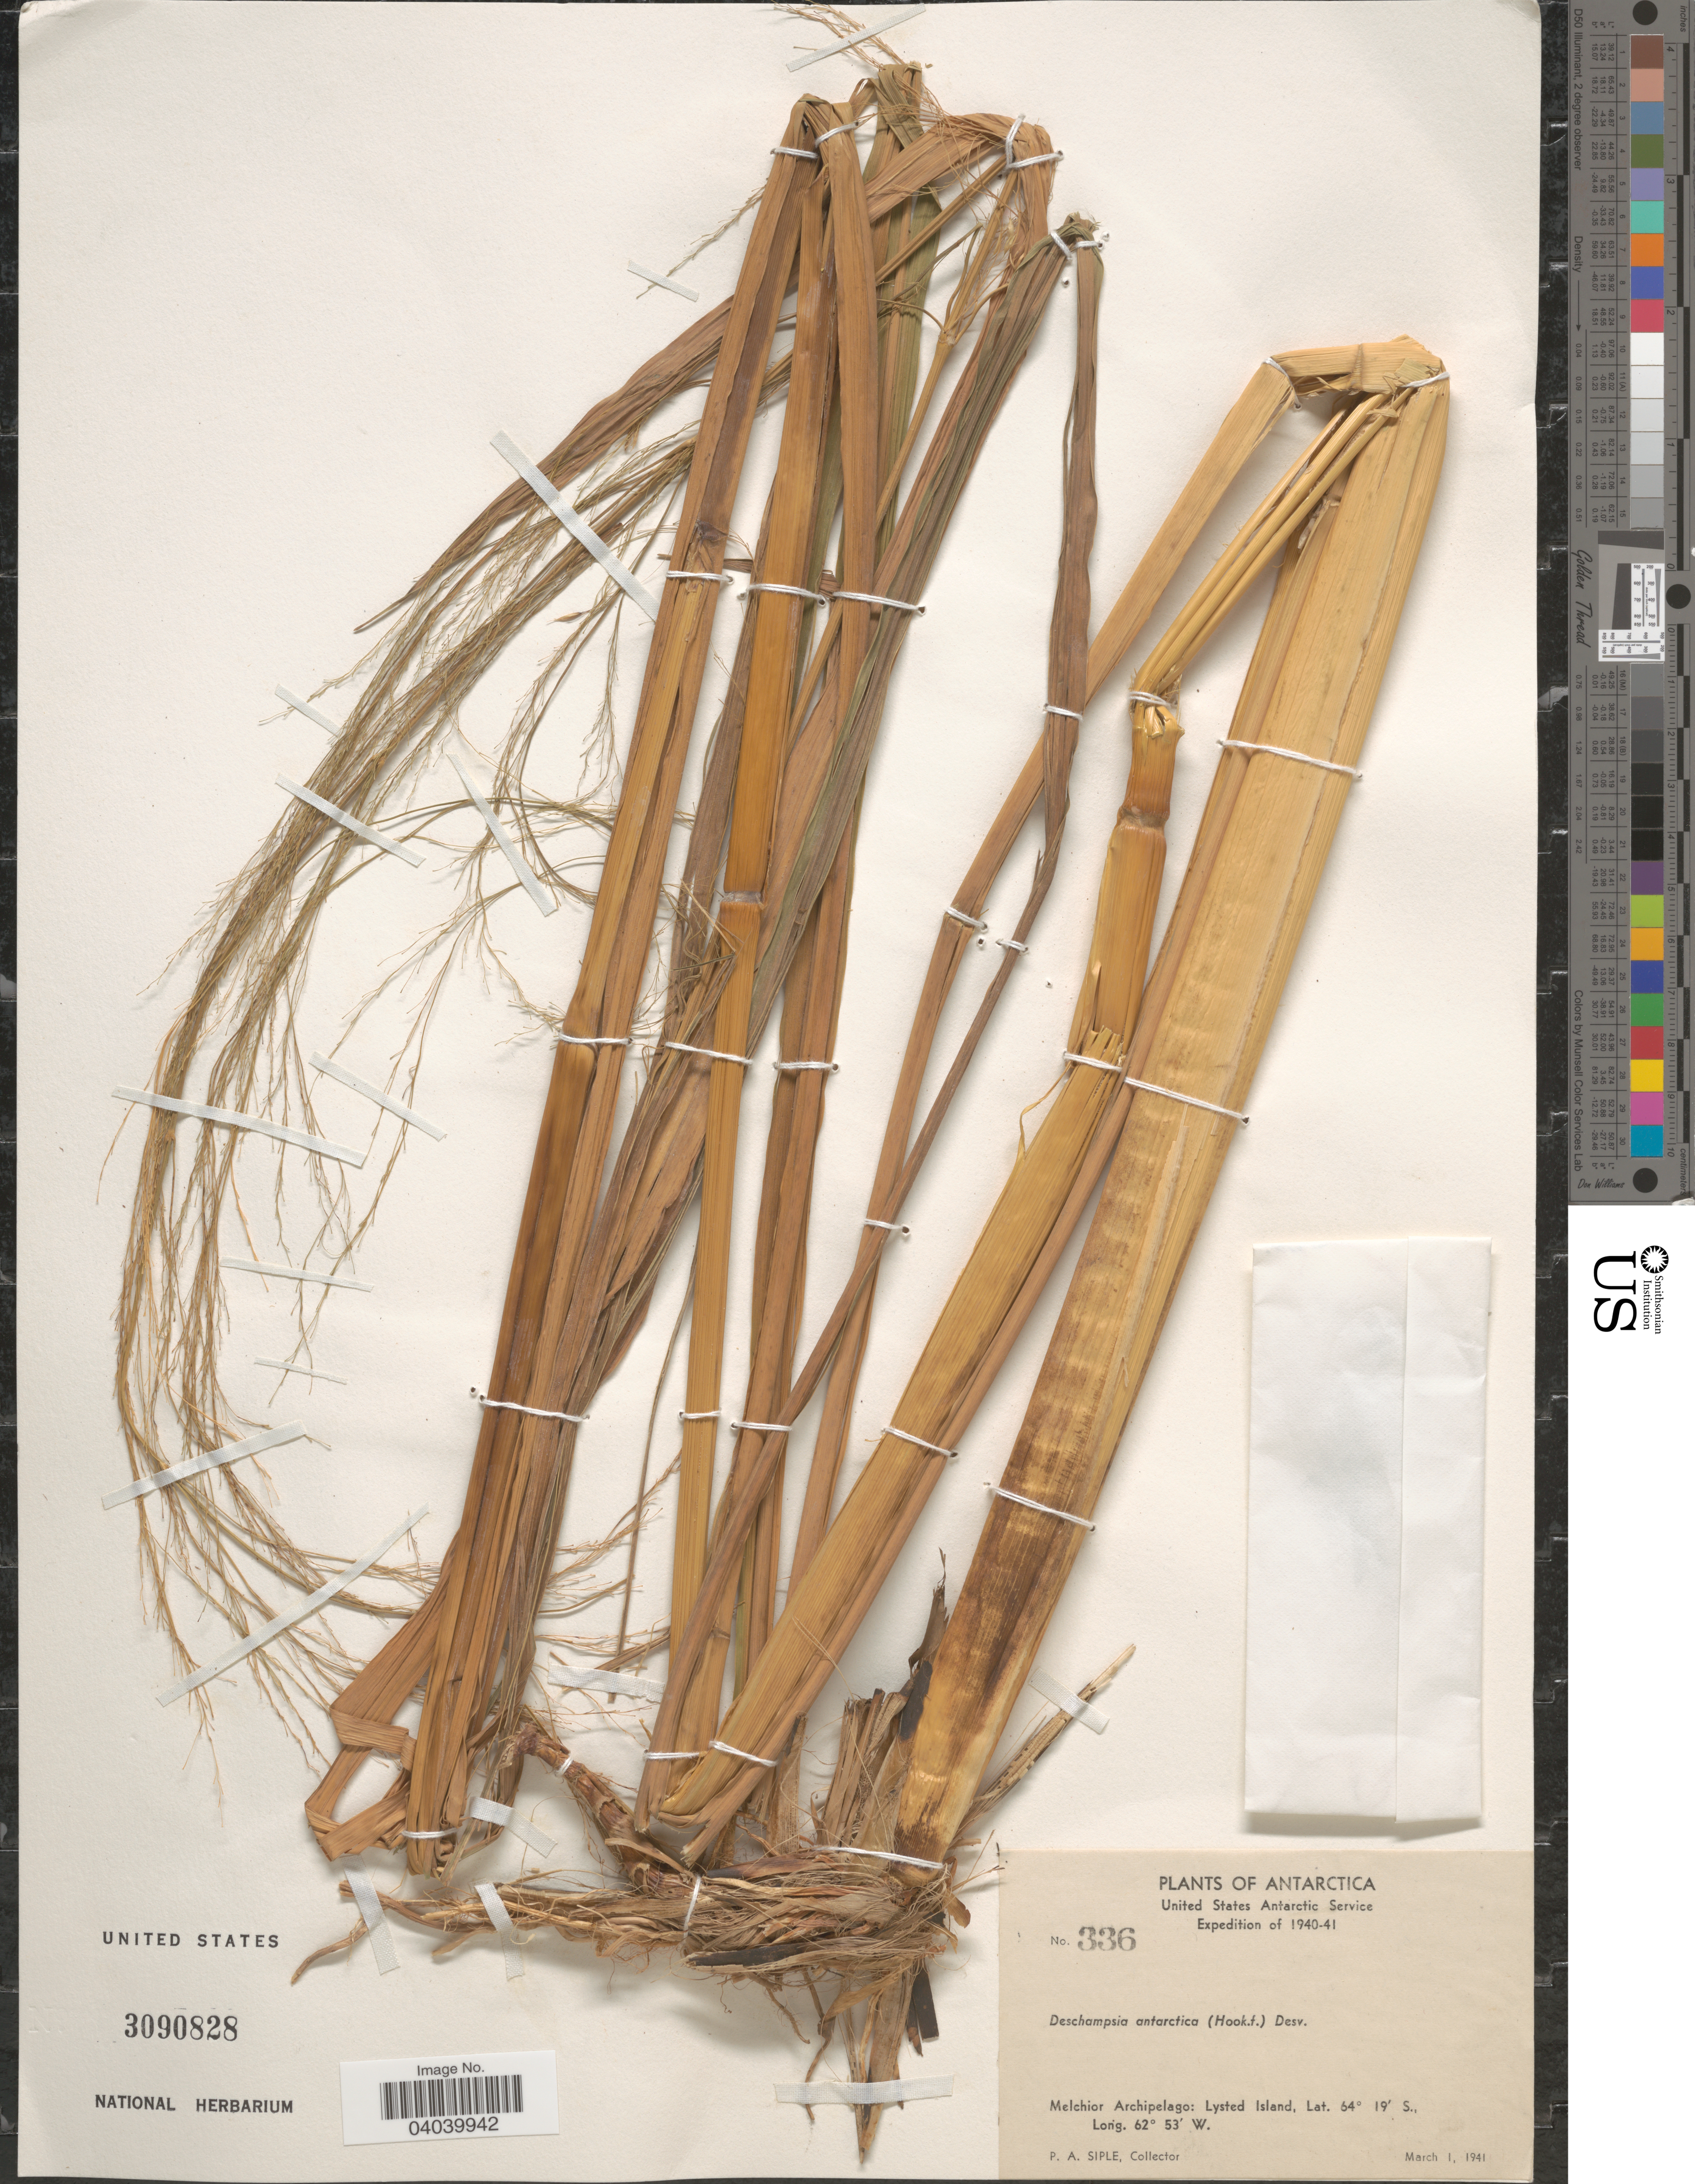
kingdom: Plantae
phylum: Tracheophyta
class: Liliopsida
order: Poales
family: Poaceae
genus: Deschampsia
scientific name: Deschampsia antarctica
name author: É. Desv.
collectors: P. Siple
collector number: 336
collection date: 1941-03-01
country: Antarctica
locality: Melchior Archipelago: Lysted Island.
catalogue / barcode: US 3090828